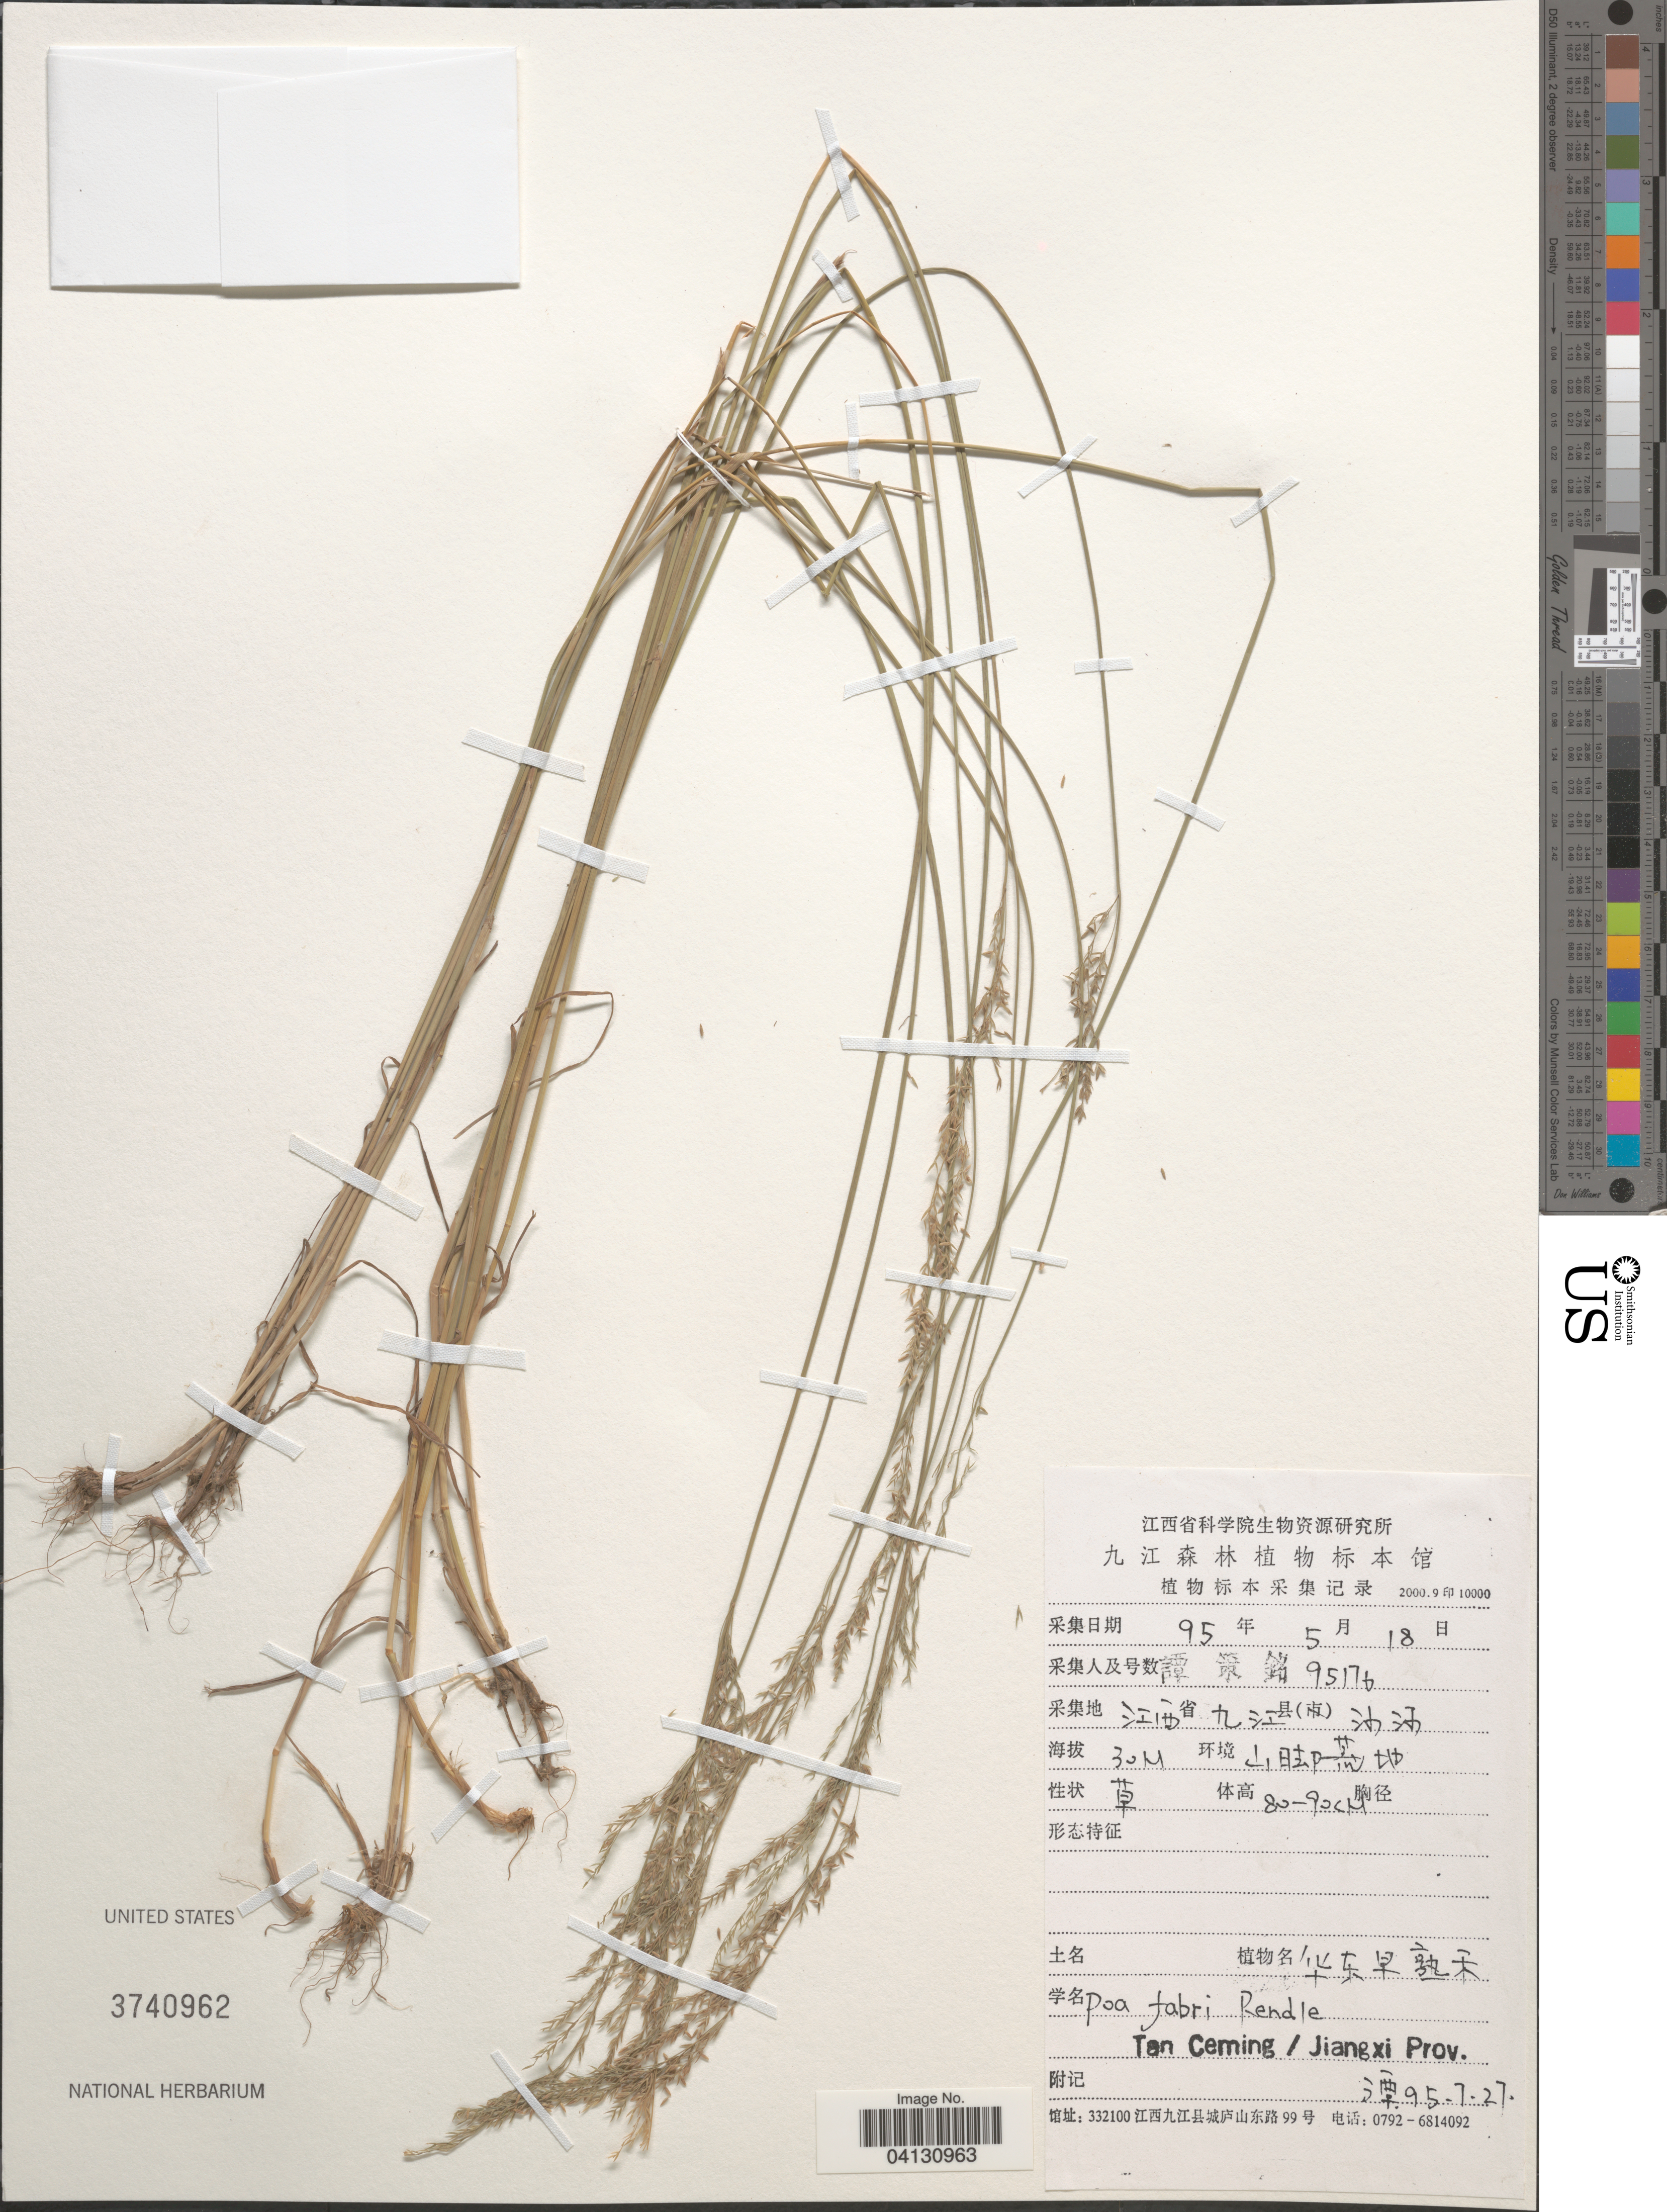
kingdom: Plantae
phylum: Tracheophyta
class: Liliopsida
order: Poales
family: Poaceae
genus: Poa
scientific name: Poa faberi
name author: Rendle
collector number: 95176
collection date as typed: Transcribed d/m/y: 18/5/95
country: China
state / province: Jiangxi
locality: X. Tan Ceming.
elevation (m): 30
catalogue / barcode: US 3740962